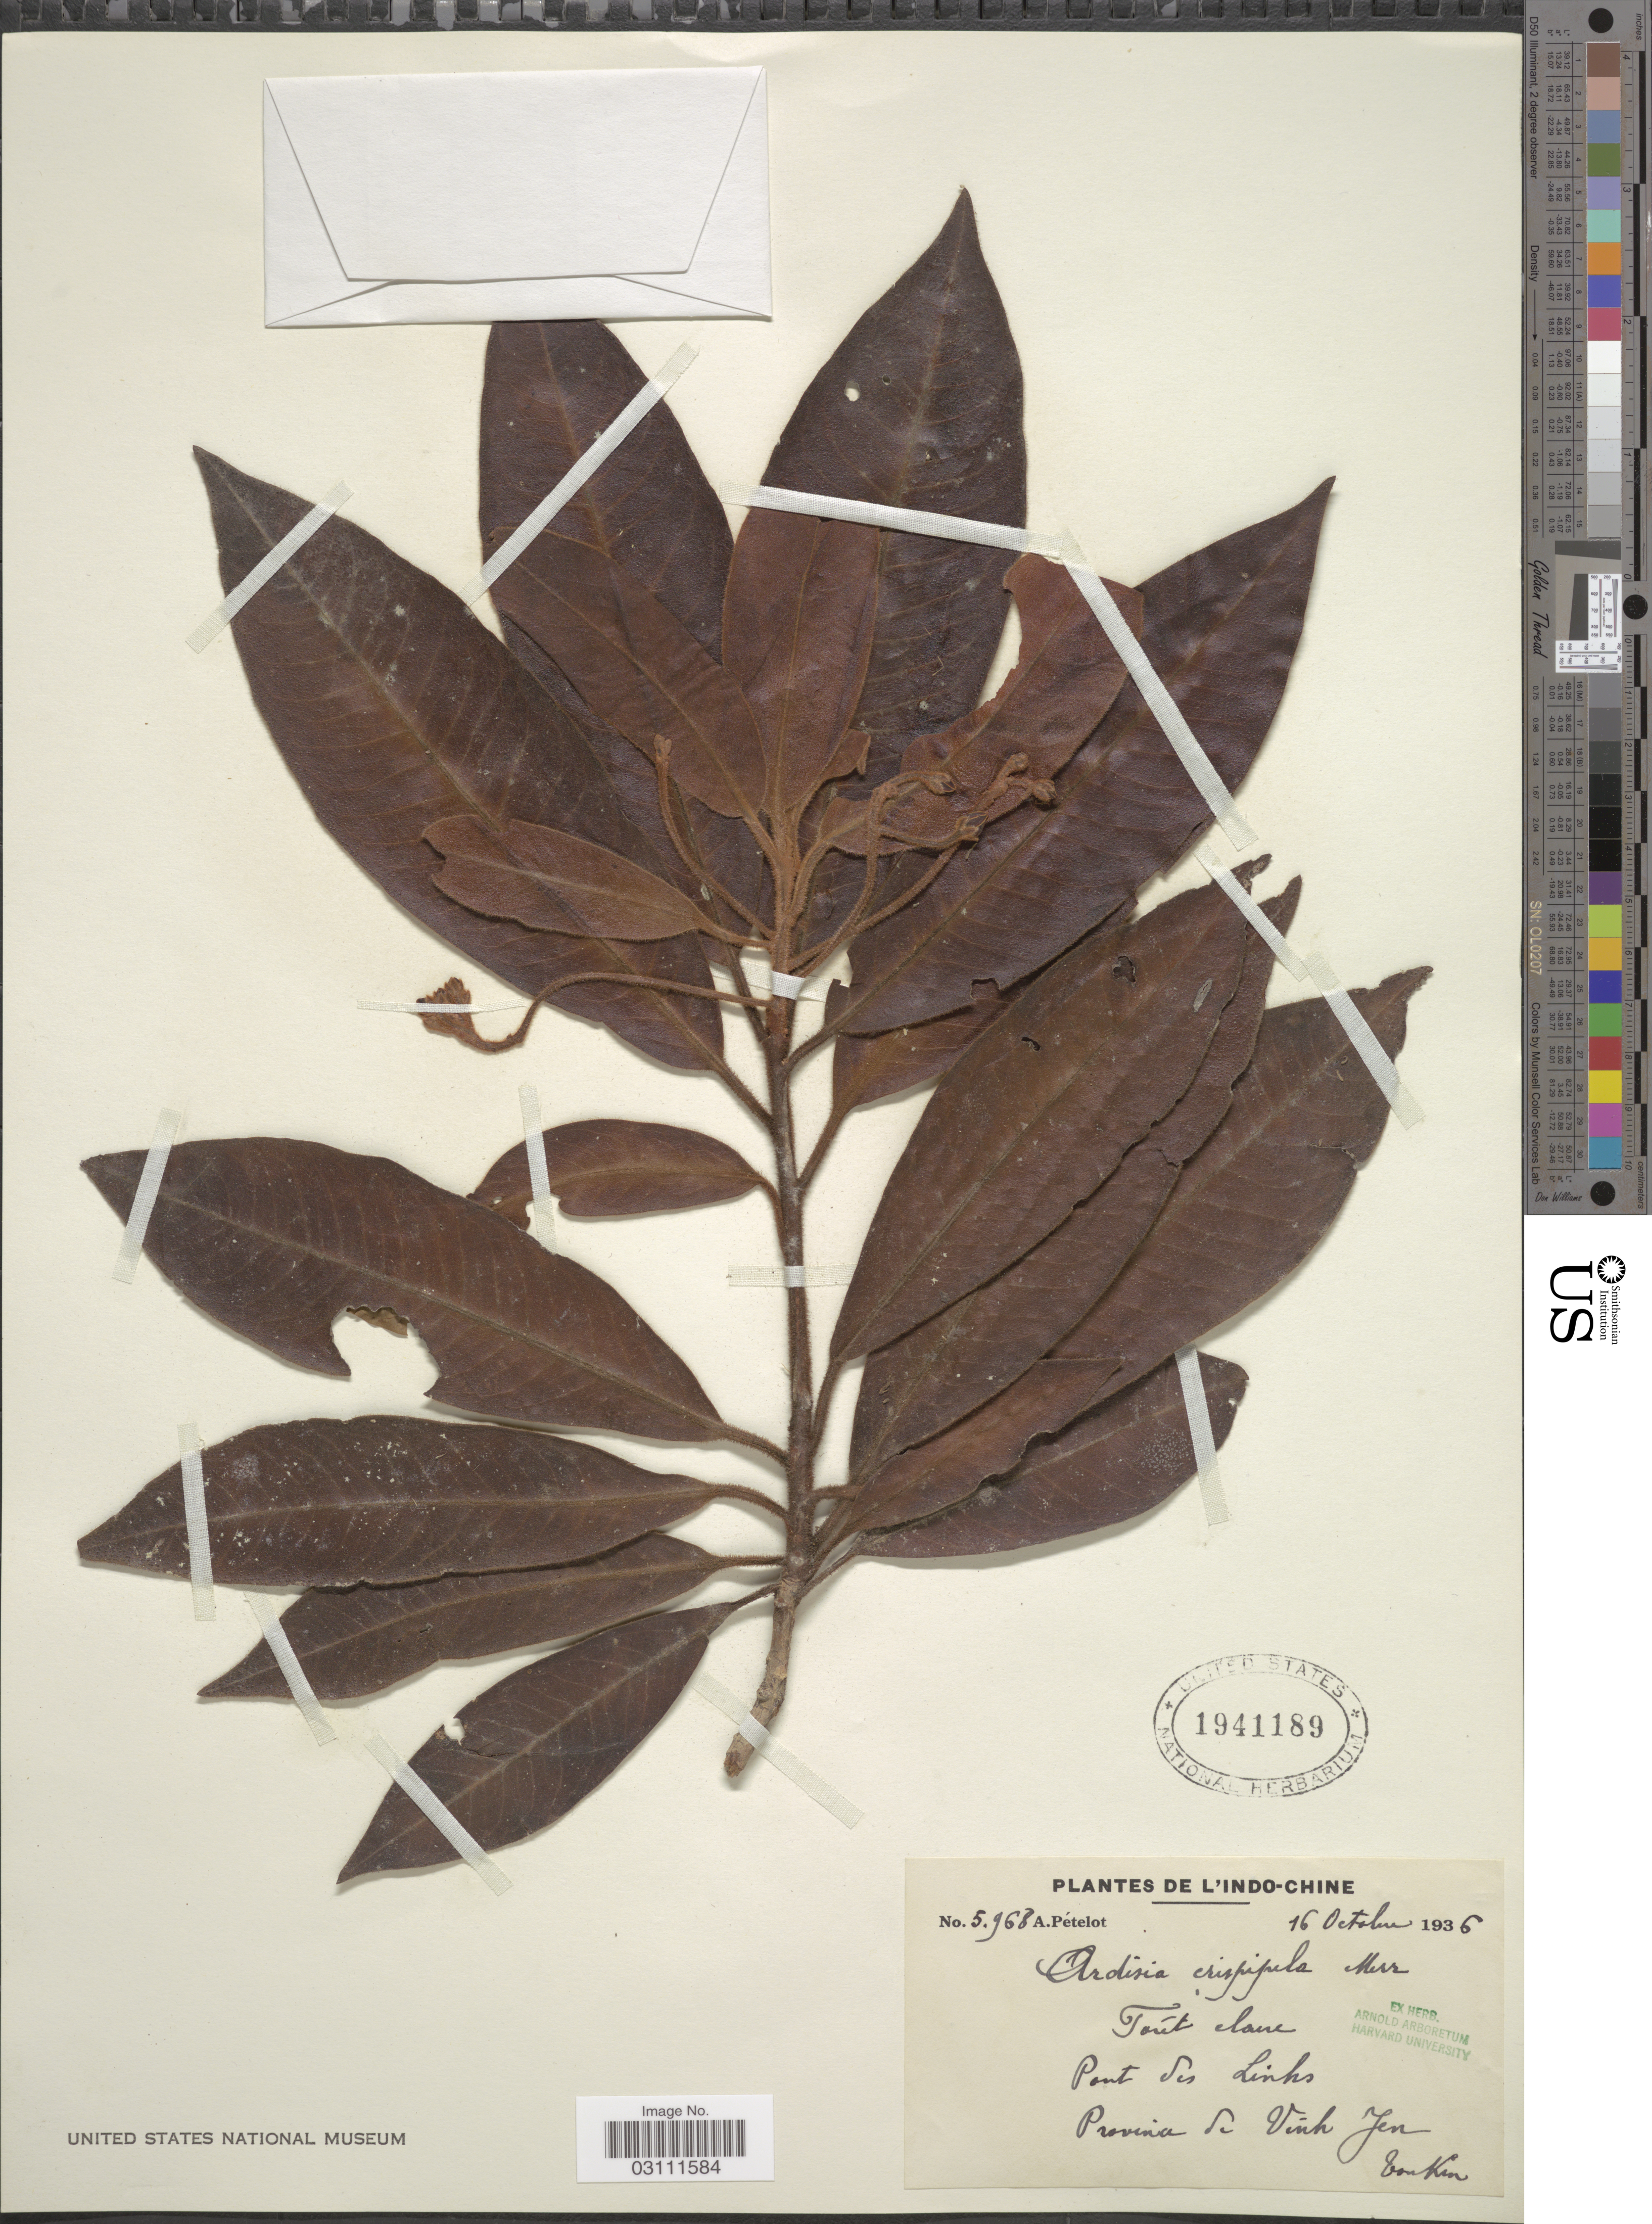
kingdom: Plantae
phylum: Tracheophyta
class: Magnoliopsida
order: Ericales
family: Primulaceae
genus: Ardisia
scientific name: Ardisia helferiana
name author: Kurz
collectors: A. Petelot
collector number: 5968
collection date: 1936-10-16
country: Vietnam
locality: De L'Indo-Chine, Forêt claire, Pont des Links, Province de Vinh Jen.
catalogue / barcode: US 1941189